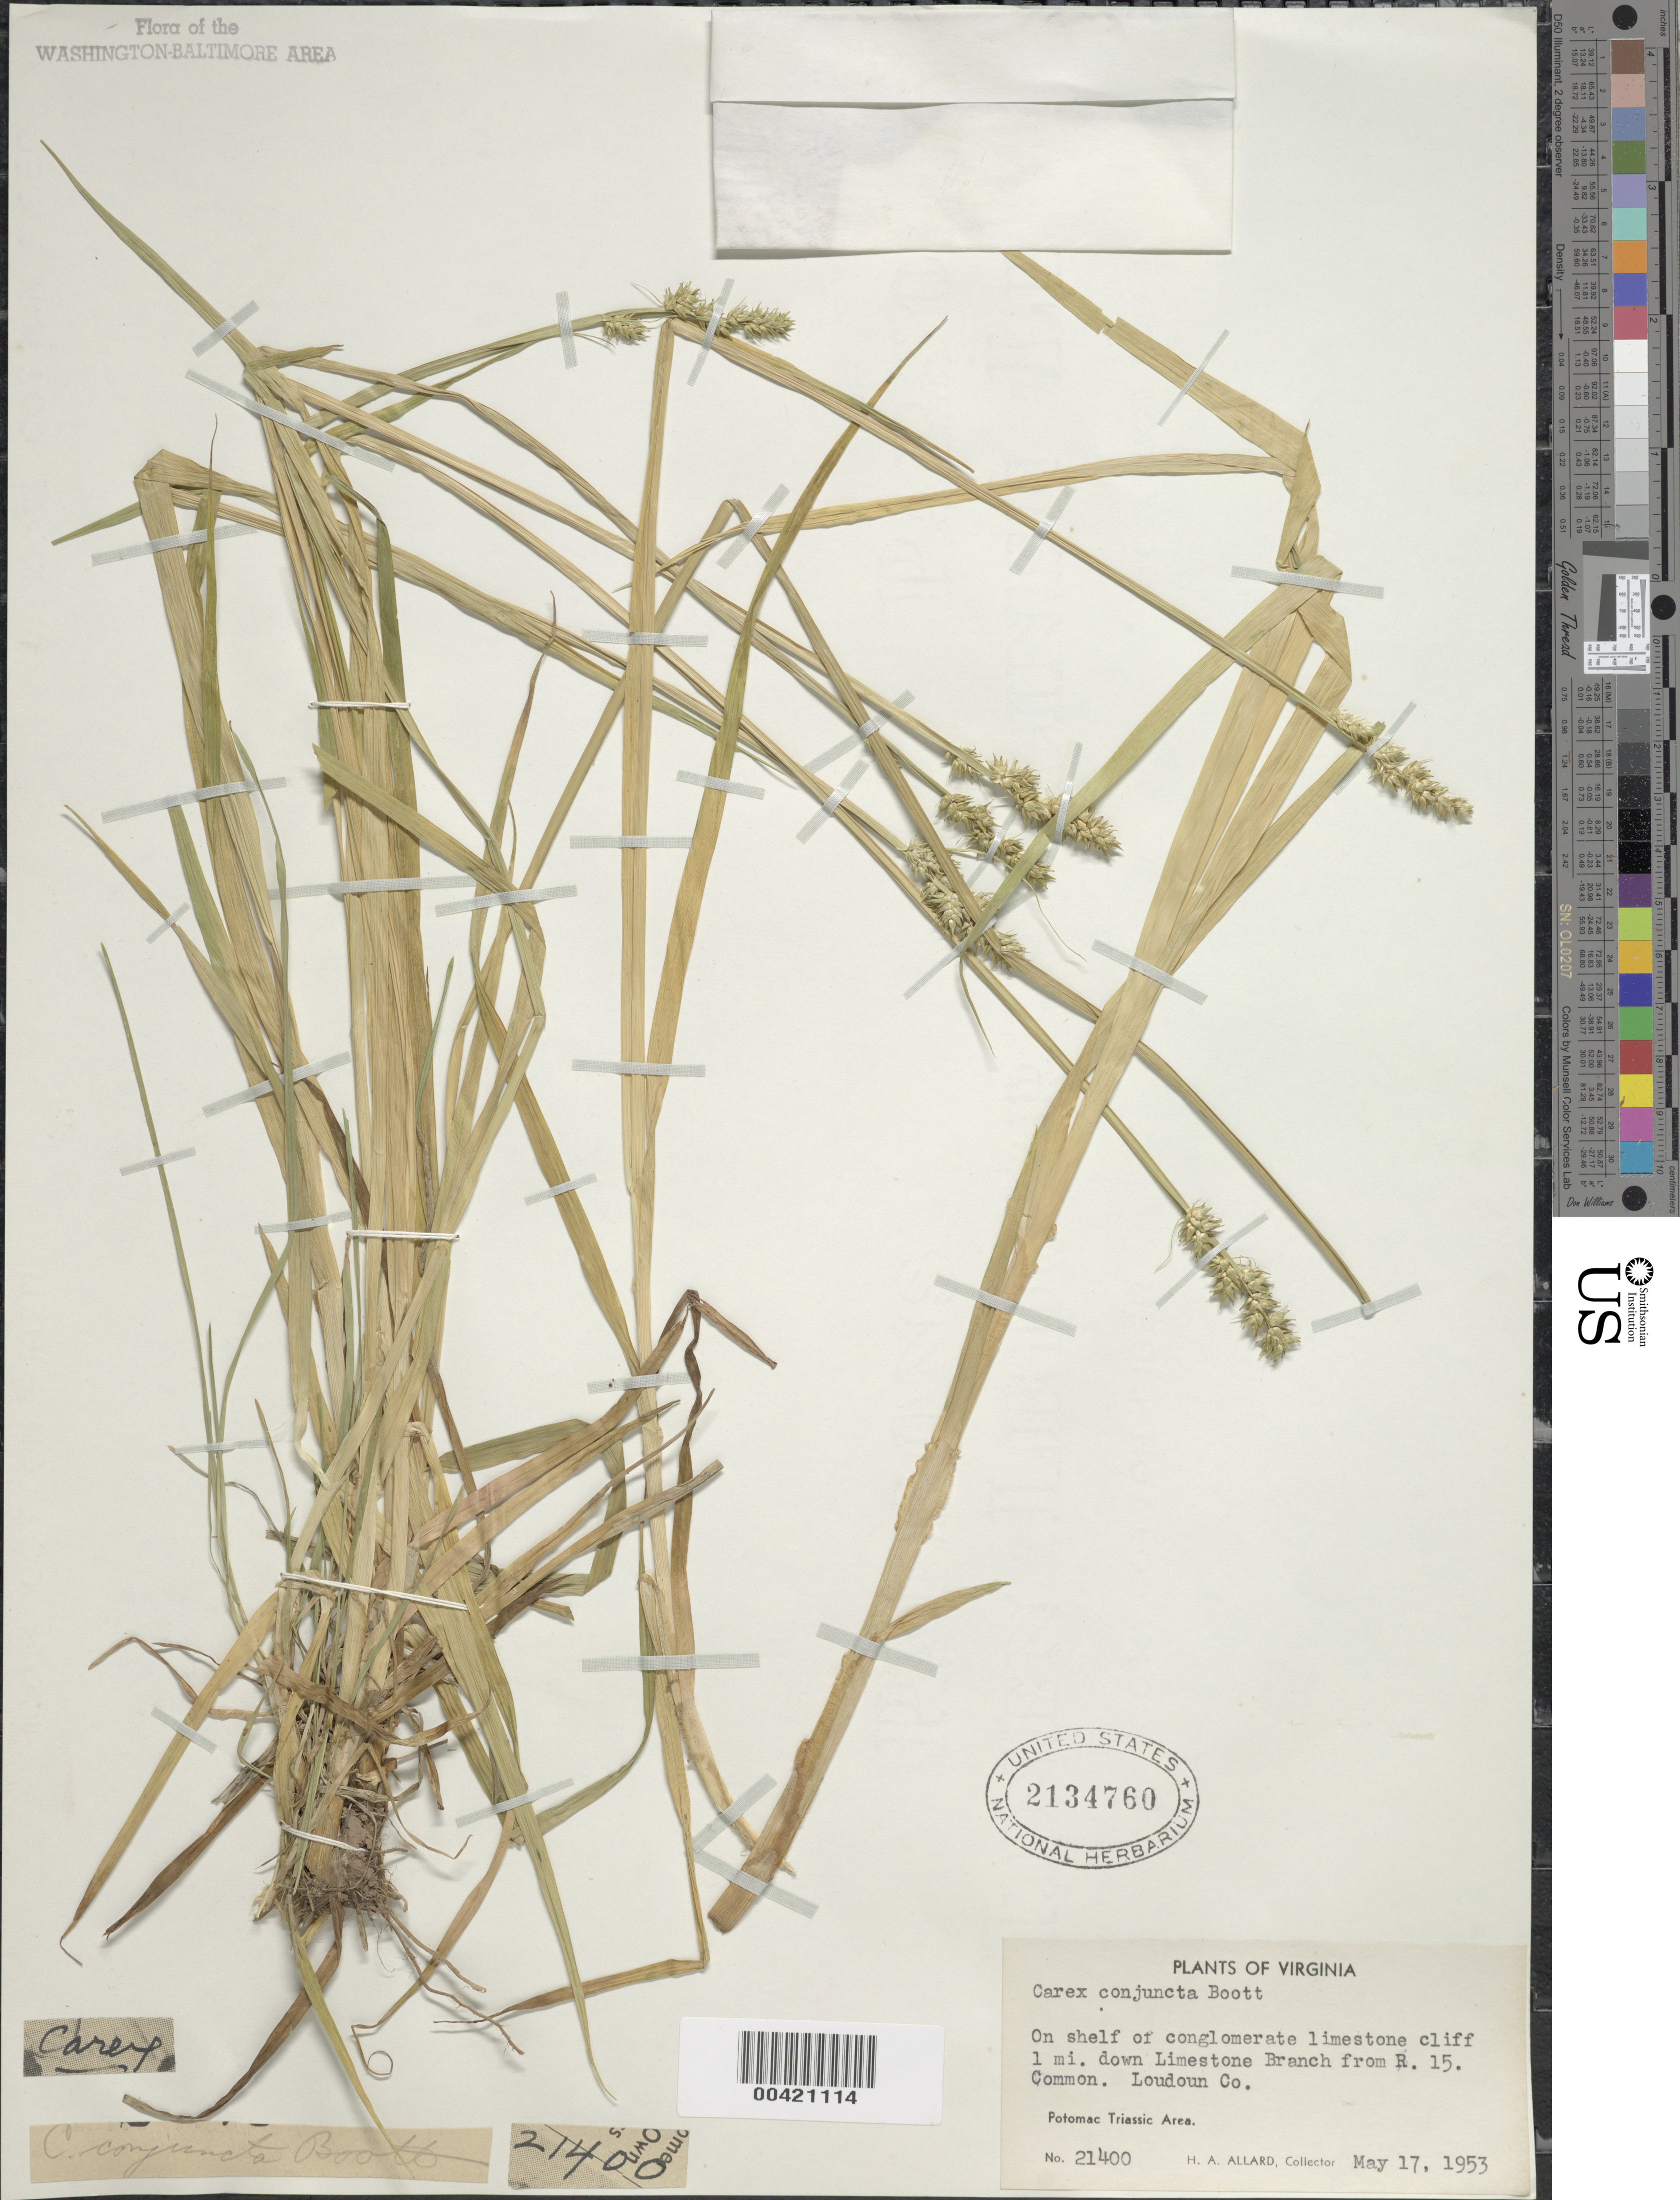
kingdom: Plantae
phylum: Tracheophyta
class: Liliopsida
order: Poales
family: Cyperaceae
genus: Carex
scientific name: Carex conjuncta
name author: Boott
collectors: H. A. Allard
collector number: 21400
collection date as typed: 17 May 1953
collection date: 1953-05-17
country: United States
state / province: Virginia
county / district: Loudoun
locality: downstream from Route 15 on Limestone Branch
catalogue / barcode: US 2134760